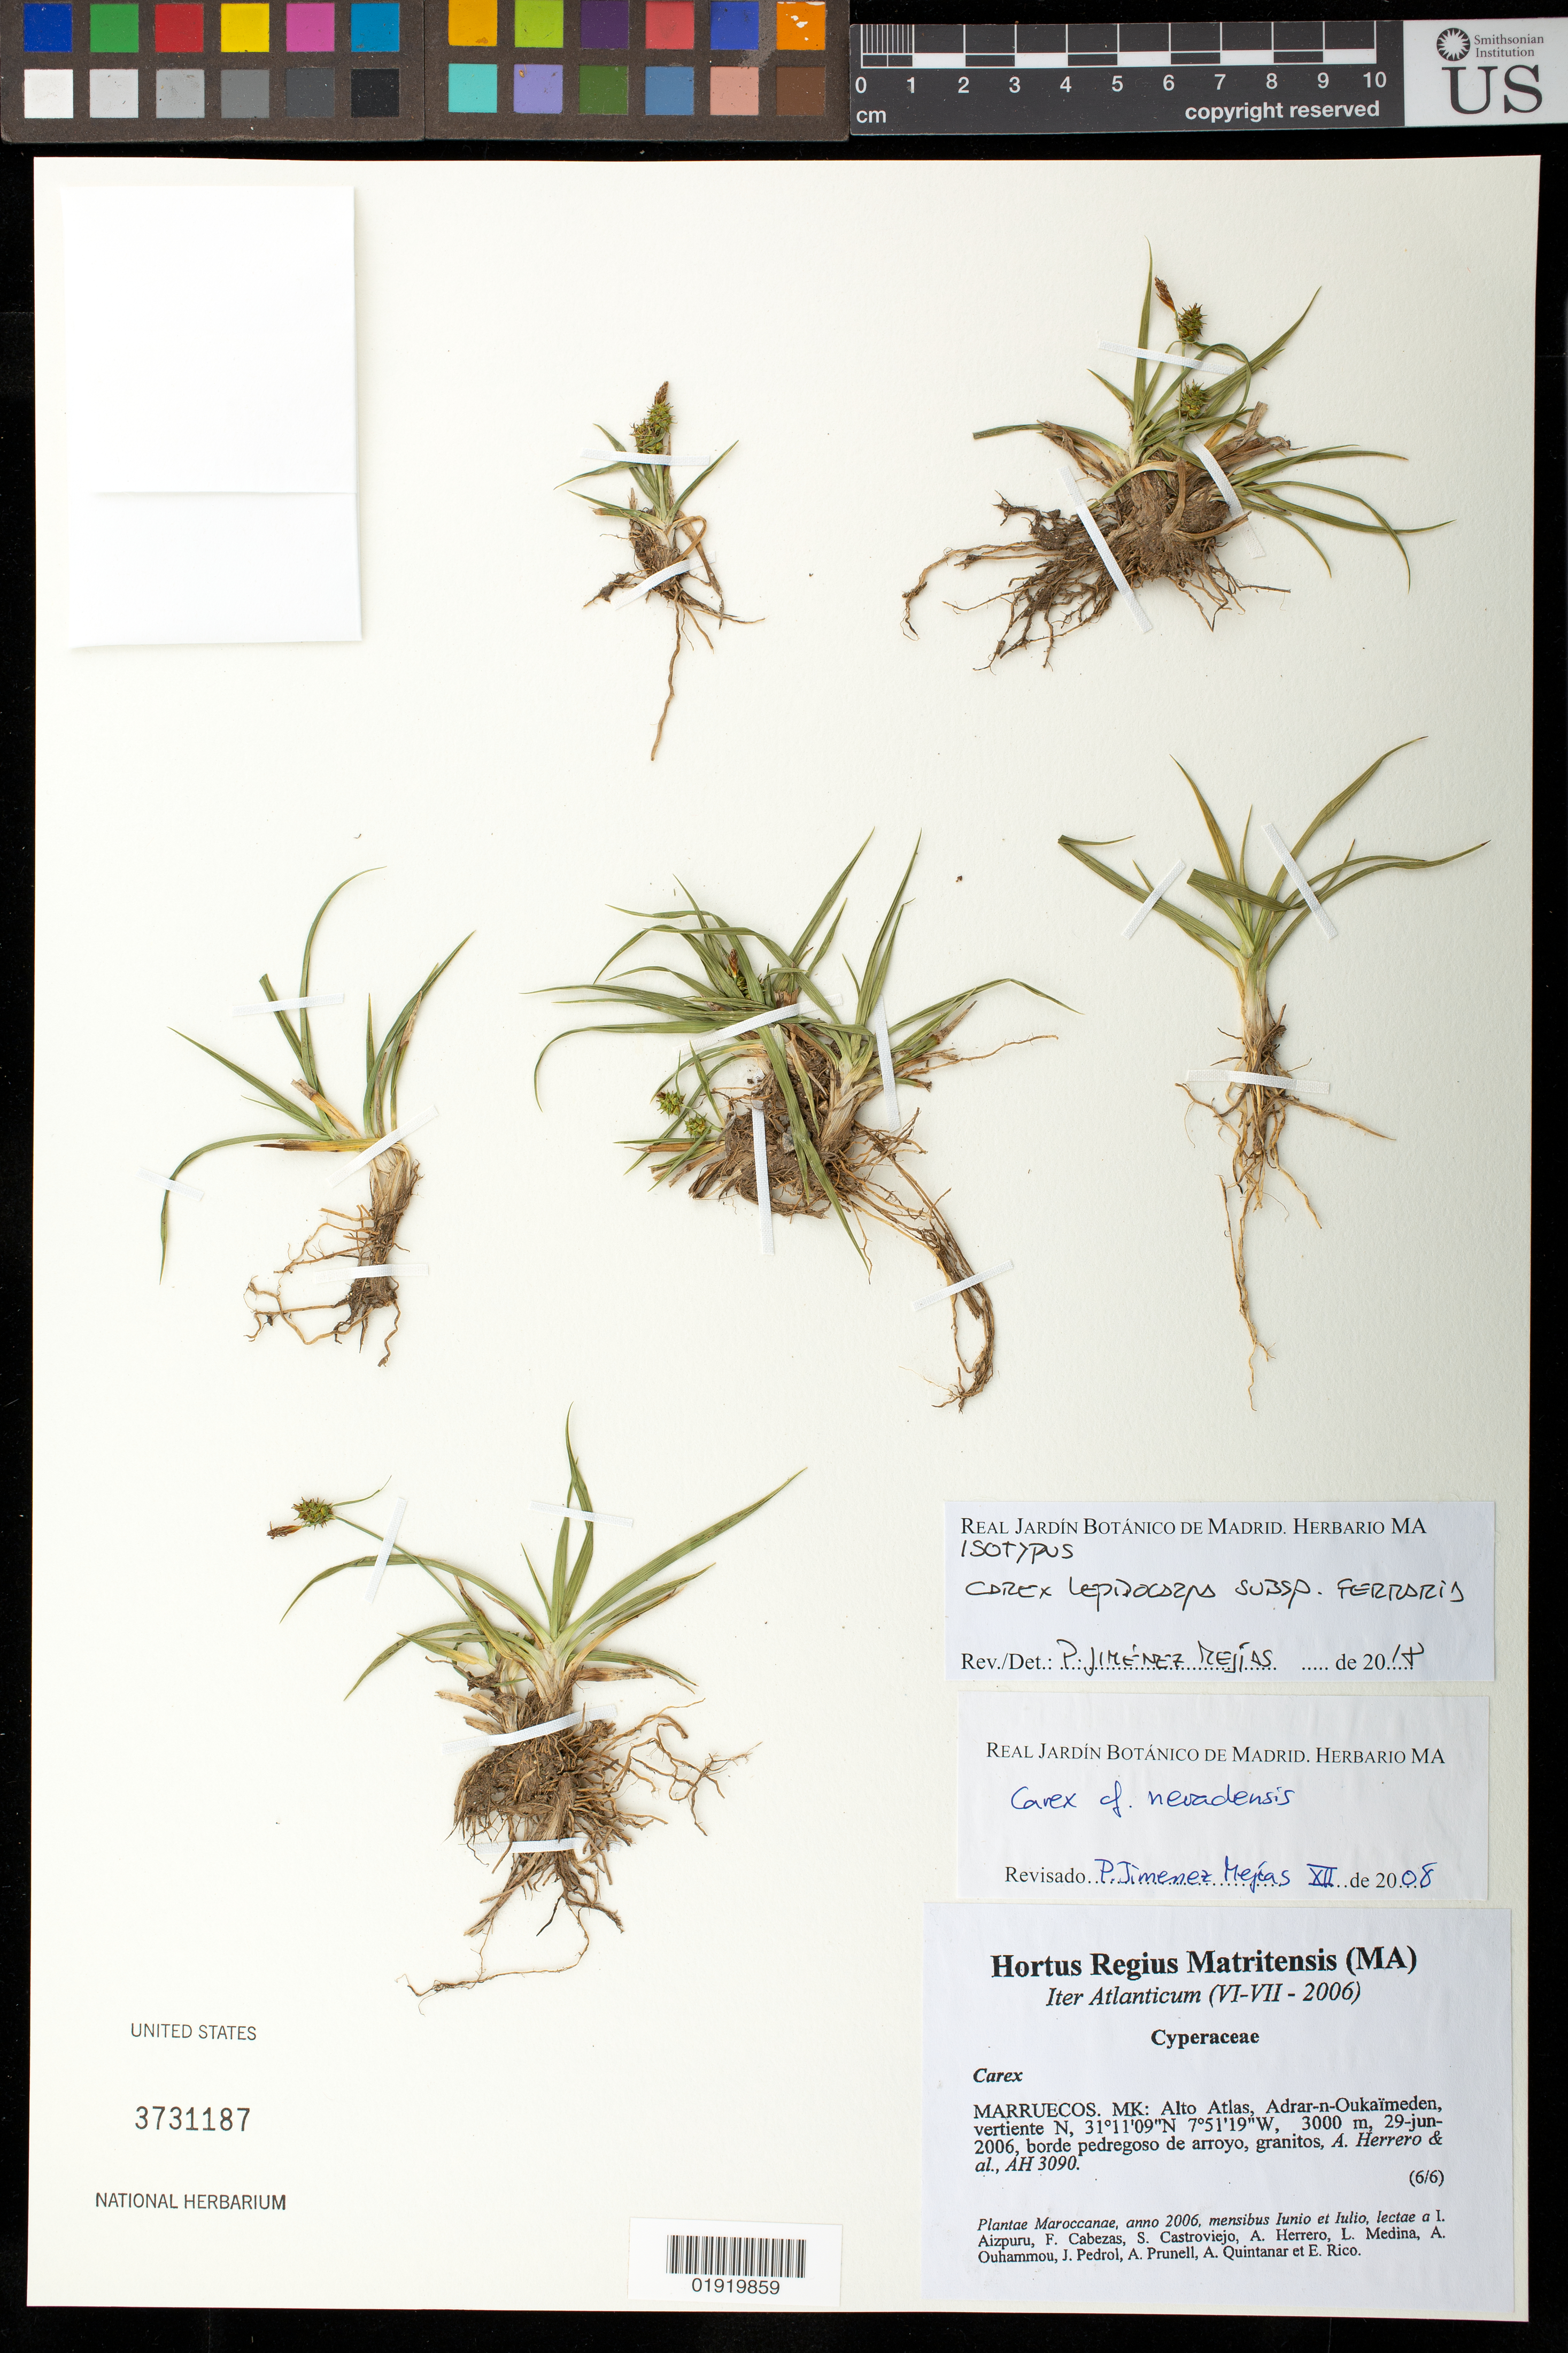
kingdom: Plantae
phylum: Tracheophyta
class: Liliopsida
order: Poales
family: Cyperaceae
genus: Carex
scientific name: Carex lepidocarpa subsp. ferraria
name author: Jim.Mejías & Martín-Bravo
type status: Isotype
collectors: A. Herrero et al.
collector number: AH 3090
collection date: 2006-06-29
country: Morocco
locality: Marruecos. MK: Alto Atlas, Adrar-n-Oukaïmeden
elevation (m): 3000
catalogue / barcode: US 3731187